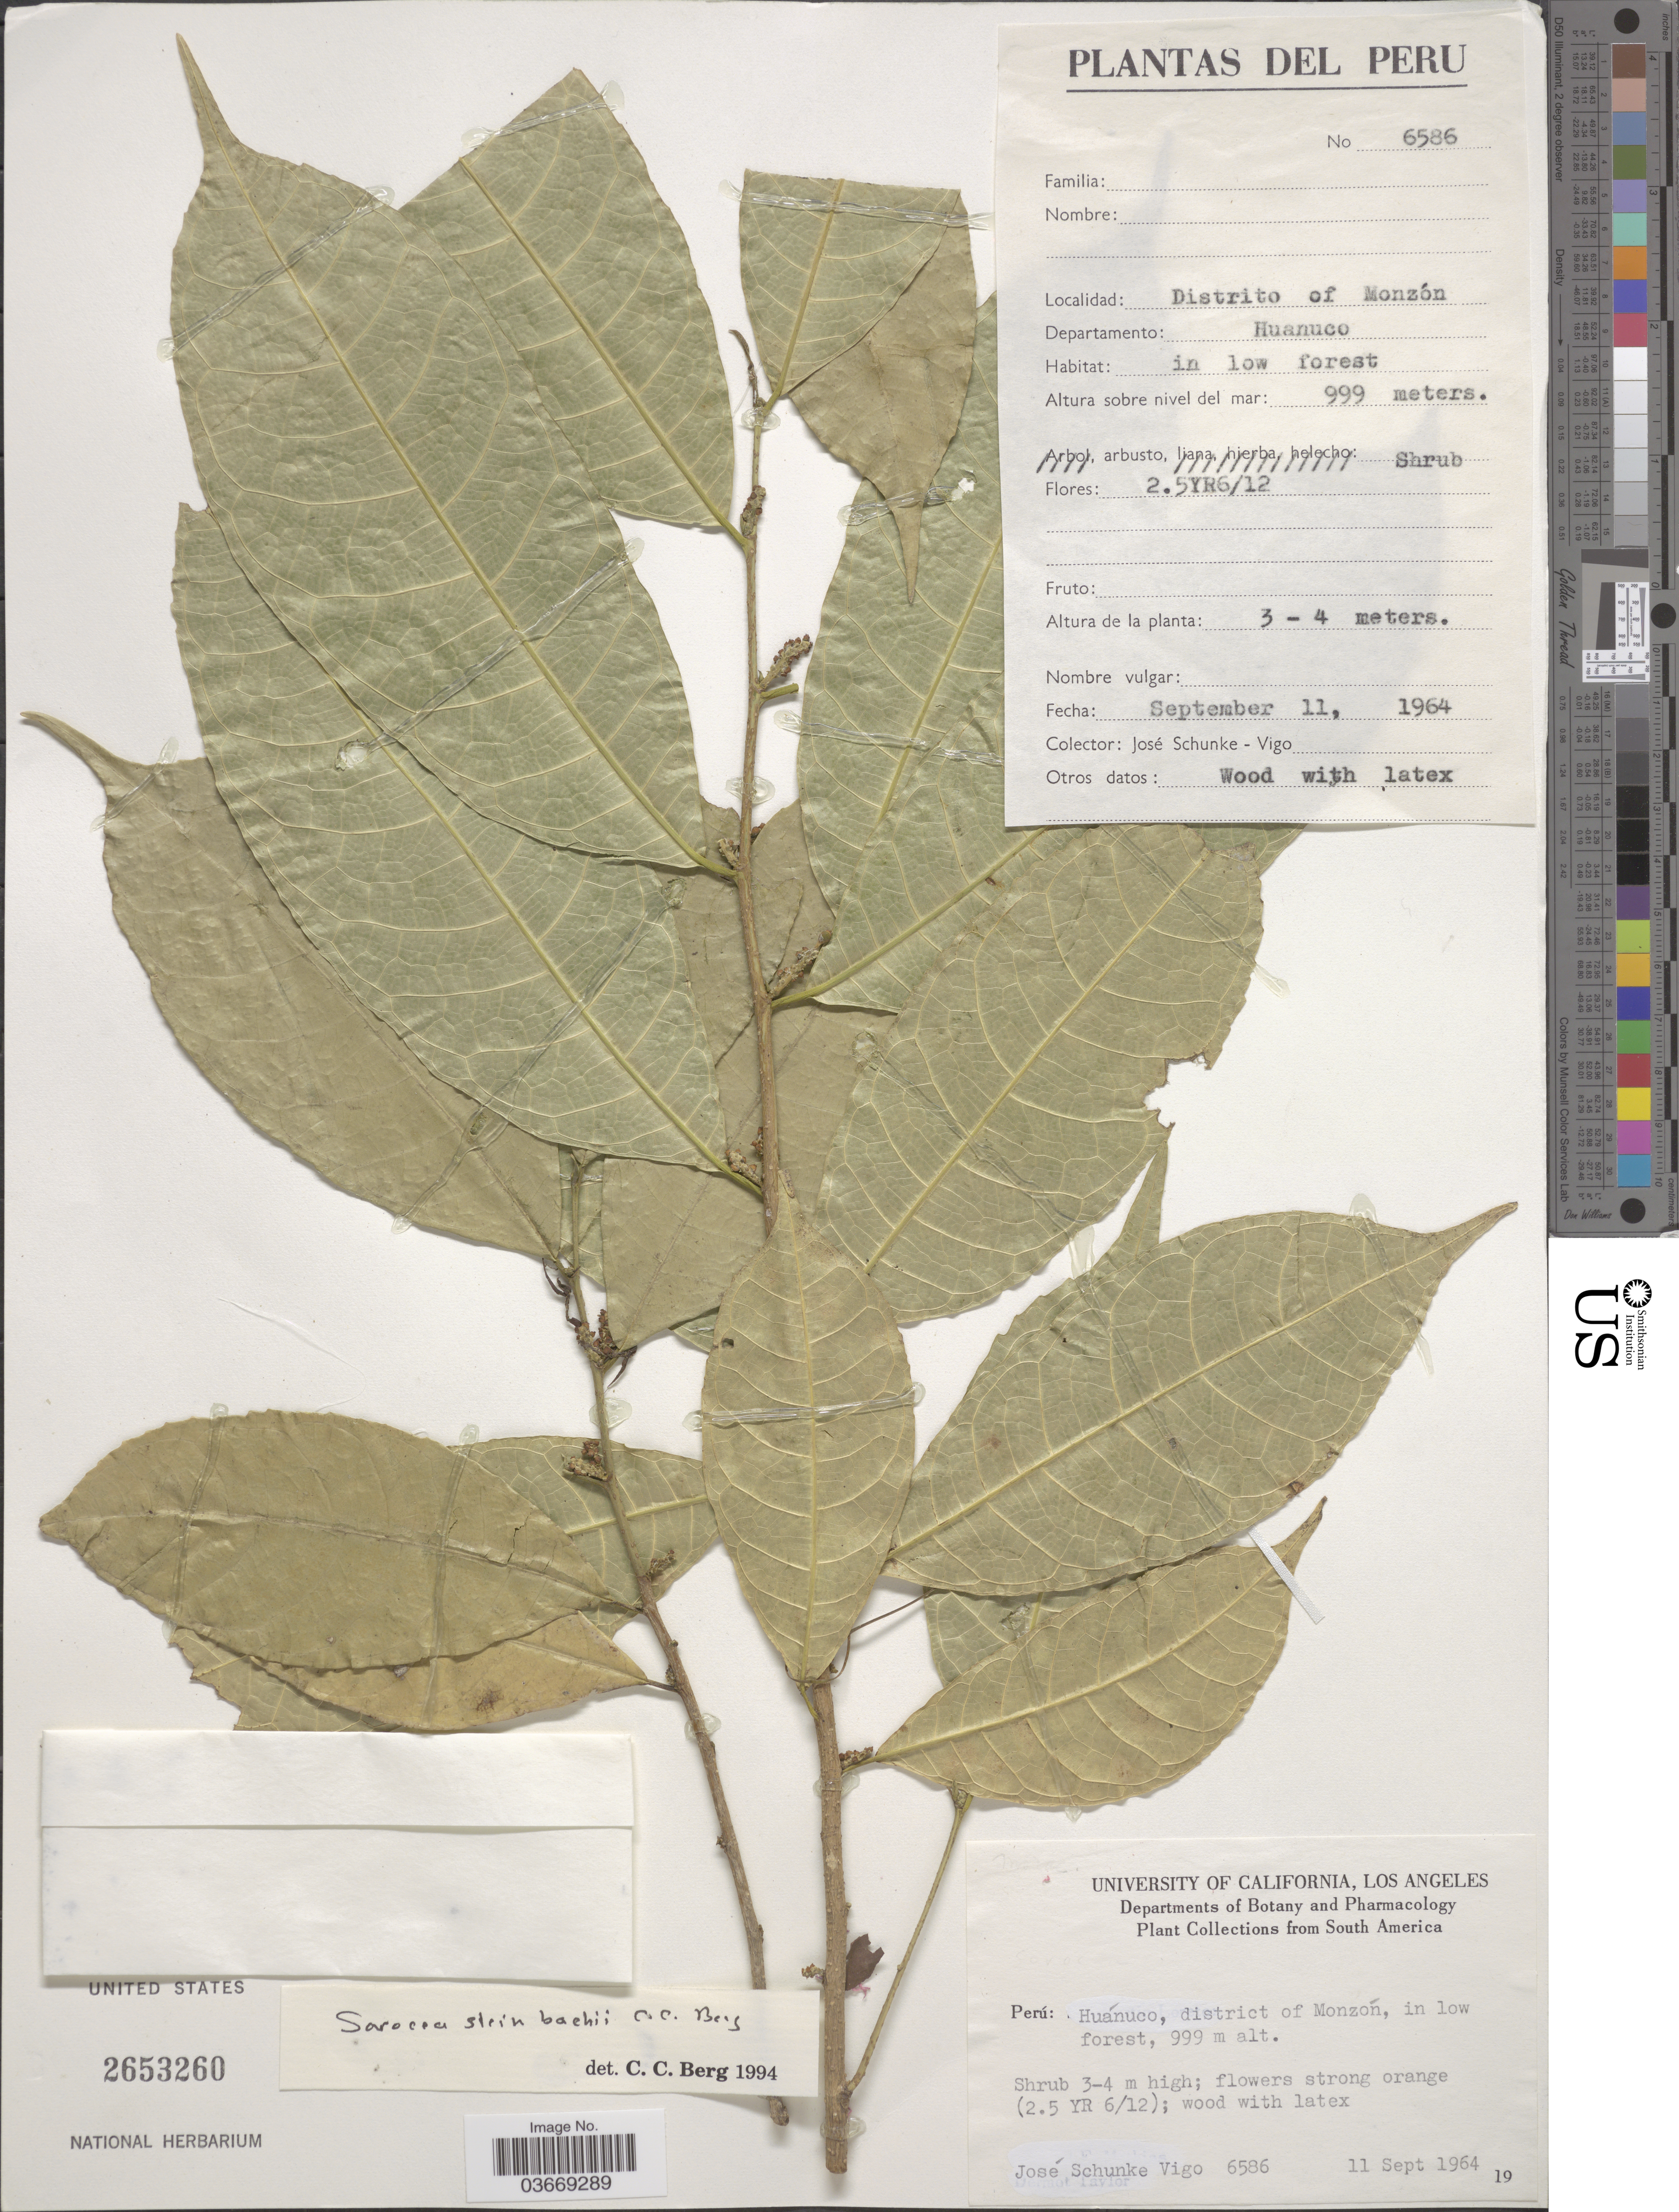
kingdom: Plantae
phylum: Tracheophyta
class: Magnoliopsida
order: Rosales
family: Moraceae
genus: Sorocea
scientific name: Sorocea steinbachii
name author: C.C. Berg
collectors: J. Schunke Vigo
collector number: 6586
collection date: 1964-09-11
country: Peru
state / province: Huánuco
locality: Distrito of Monzón, Departamento: Huanuco.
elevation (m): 999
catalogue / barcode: US 2653260